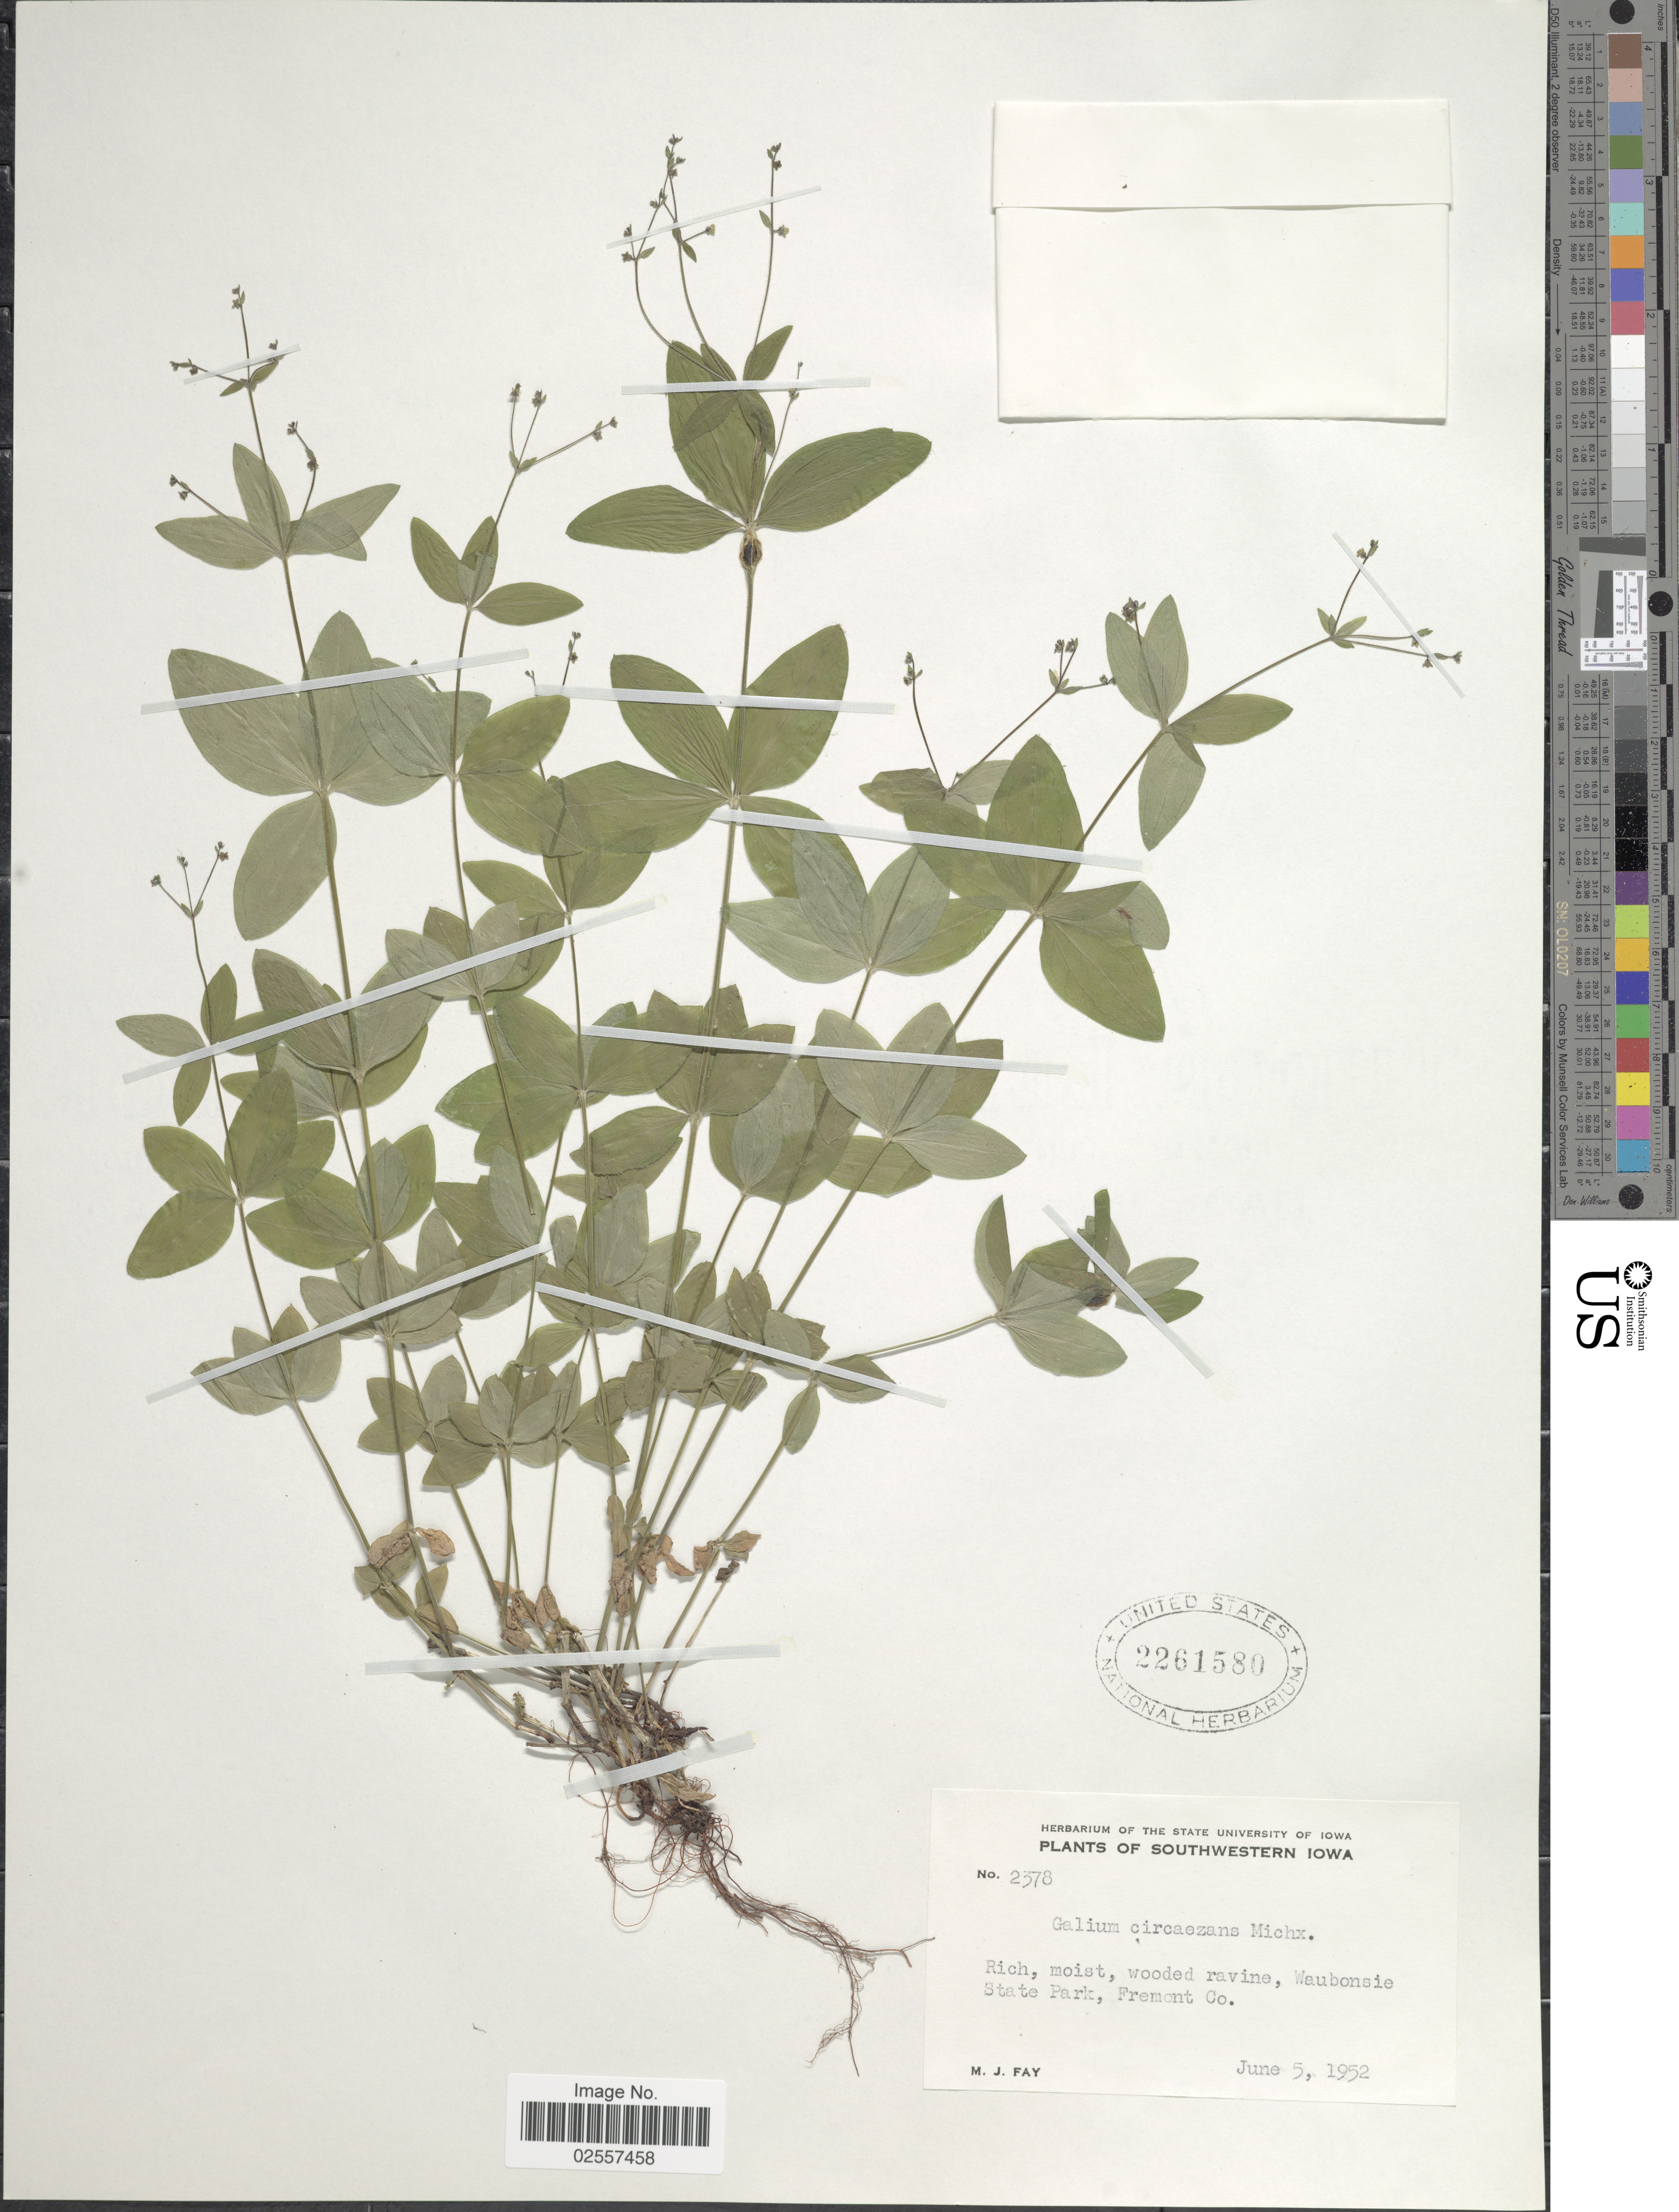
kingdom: Plantae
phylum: Tracheophyta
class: Magnoliopsida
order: Gentianales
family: Rubiaceae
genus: Galium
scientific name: Galium circaezans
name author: Michx.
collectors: M. Fay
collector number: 2378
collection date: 1952-06-05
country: United States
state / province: Iowa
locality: Southwestern Iowa, Rich, moist, wooded ravine, Waubonsie State Park, Fremont Co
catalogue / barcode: US 2261580